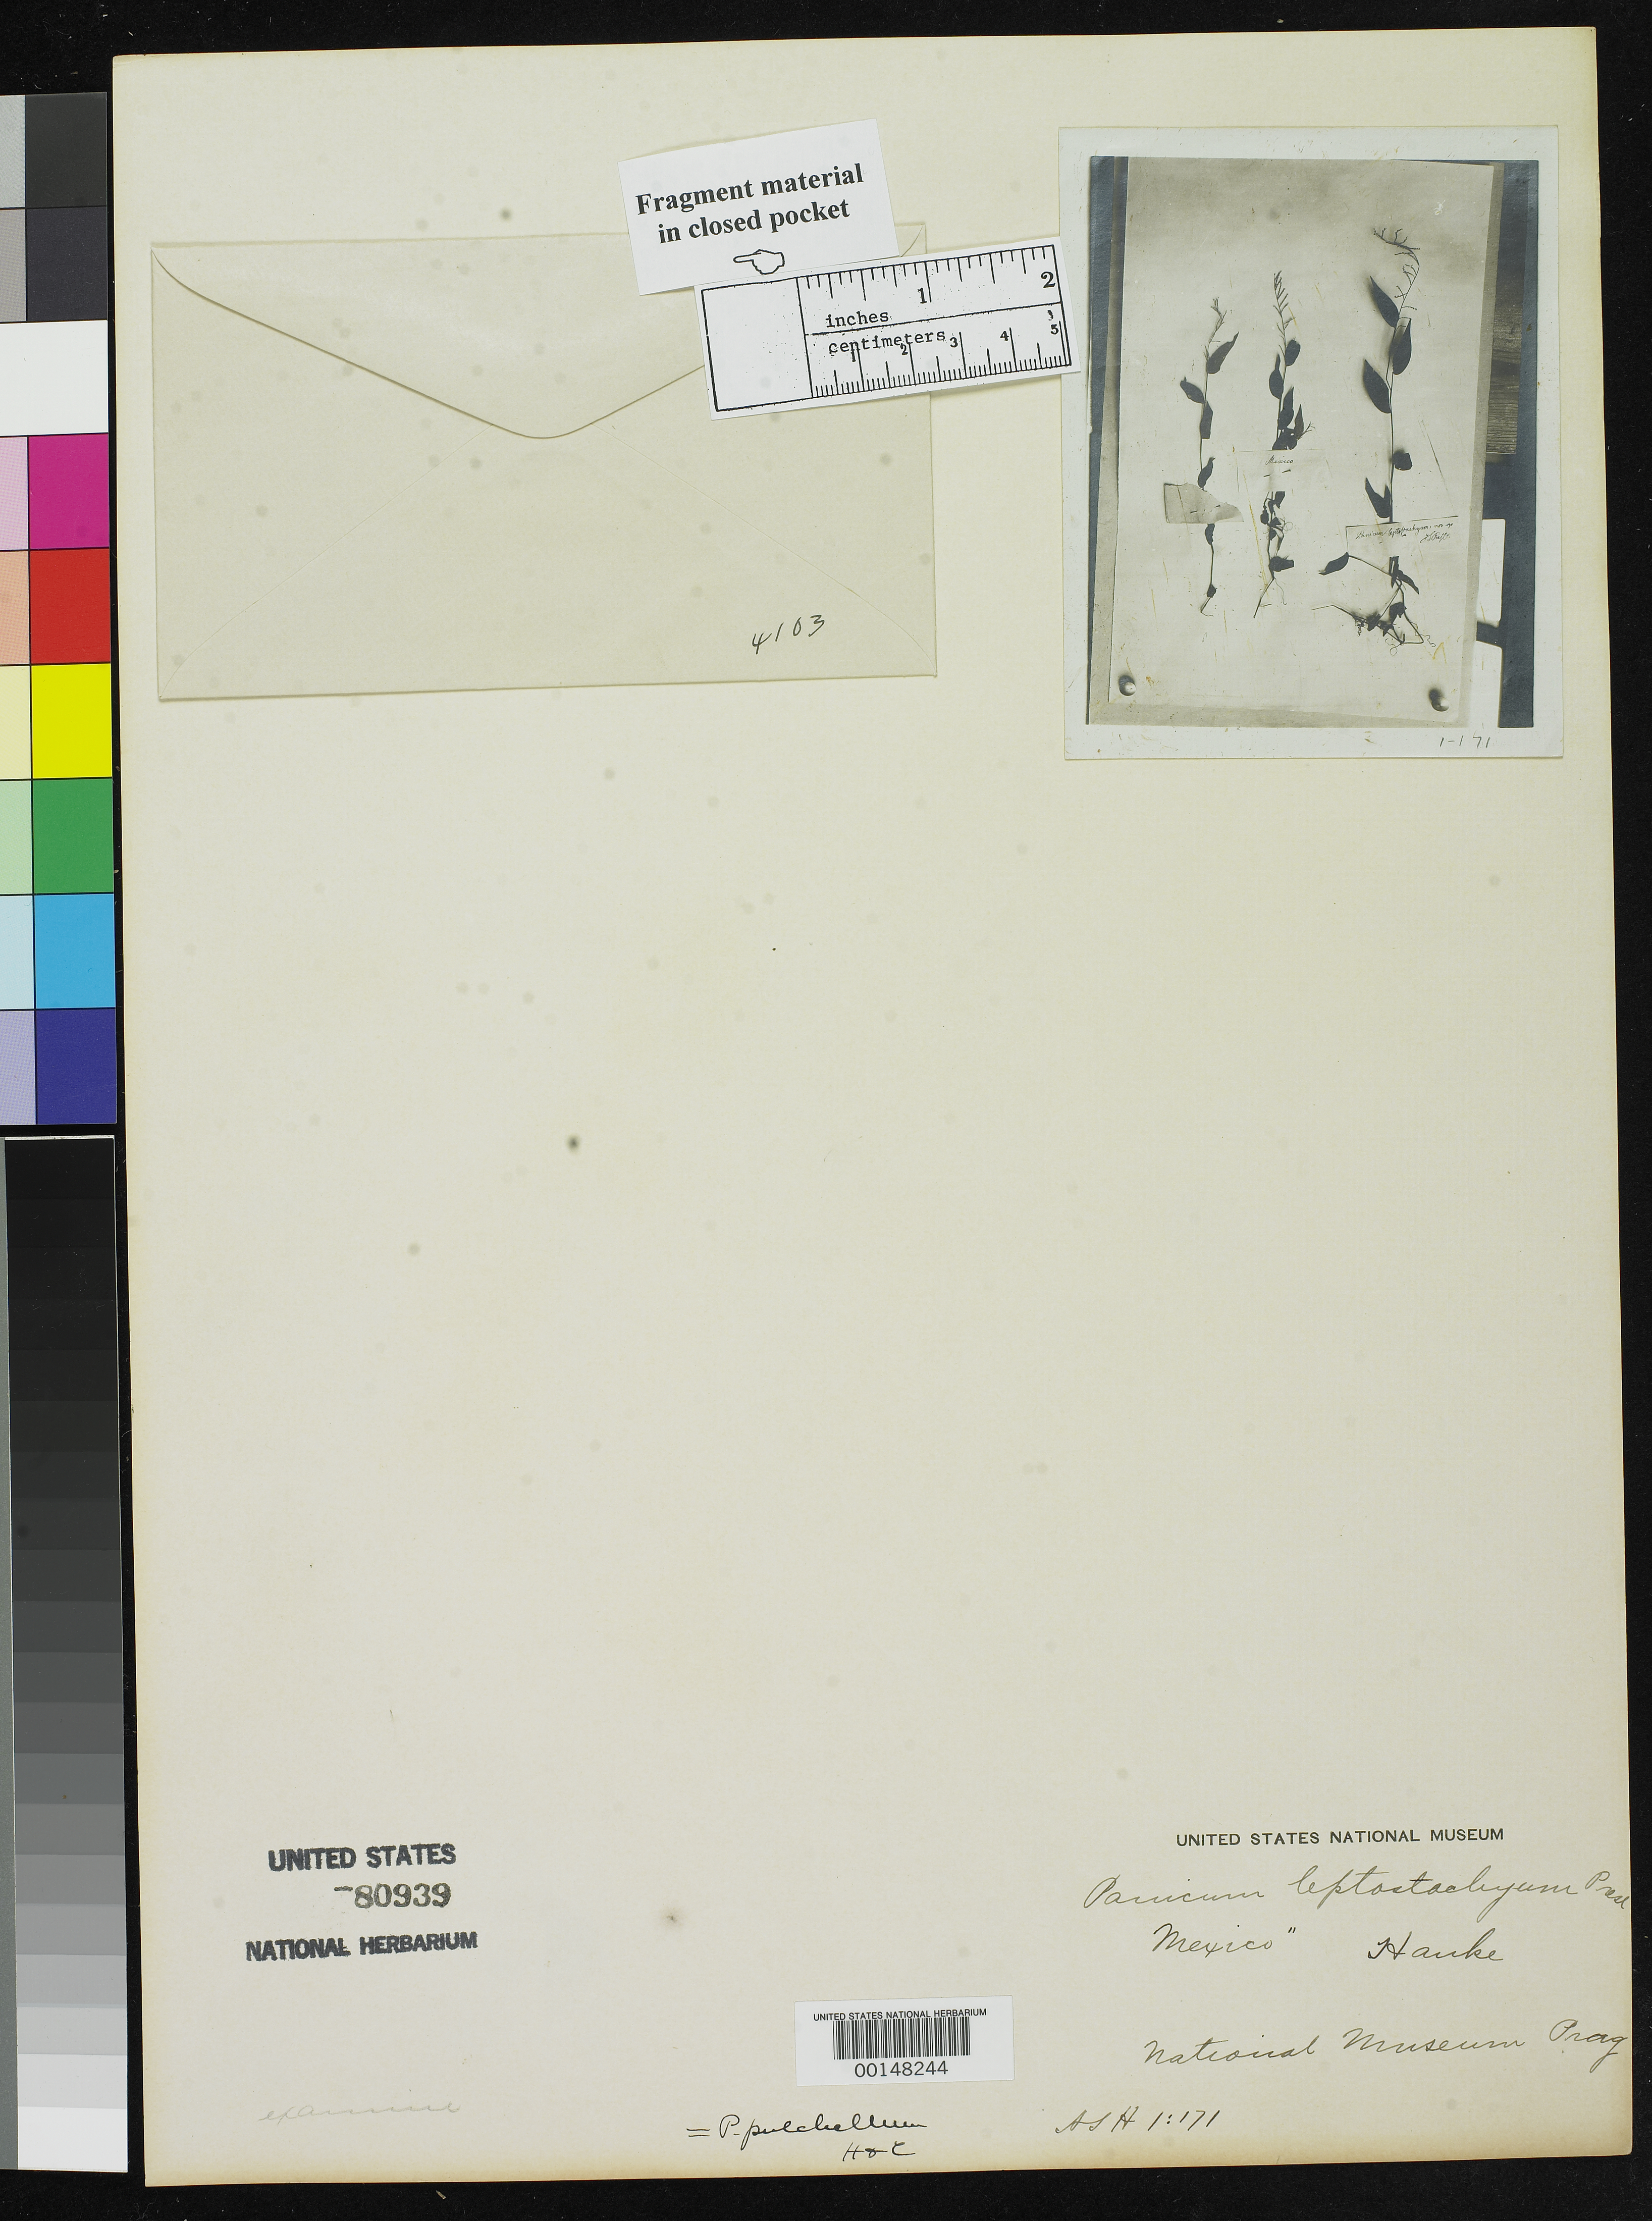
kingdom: Plantae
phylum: Tracheophyta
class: Liliopsida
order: Poales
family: Poaceae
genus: Panicum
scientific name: Panicum leptostachyum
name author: J. Presl in C. Presl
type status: Type Fragment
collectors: T. P. X. Haenke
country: Mexico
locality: E of Monserrat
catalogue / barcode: US 80939